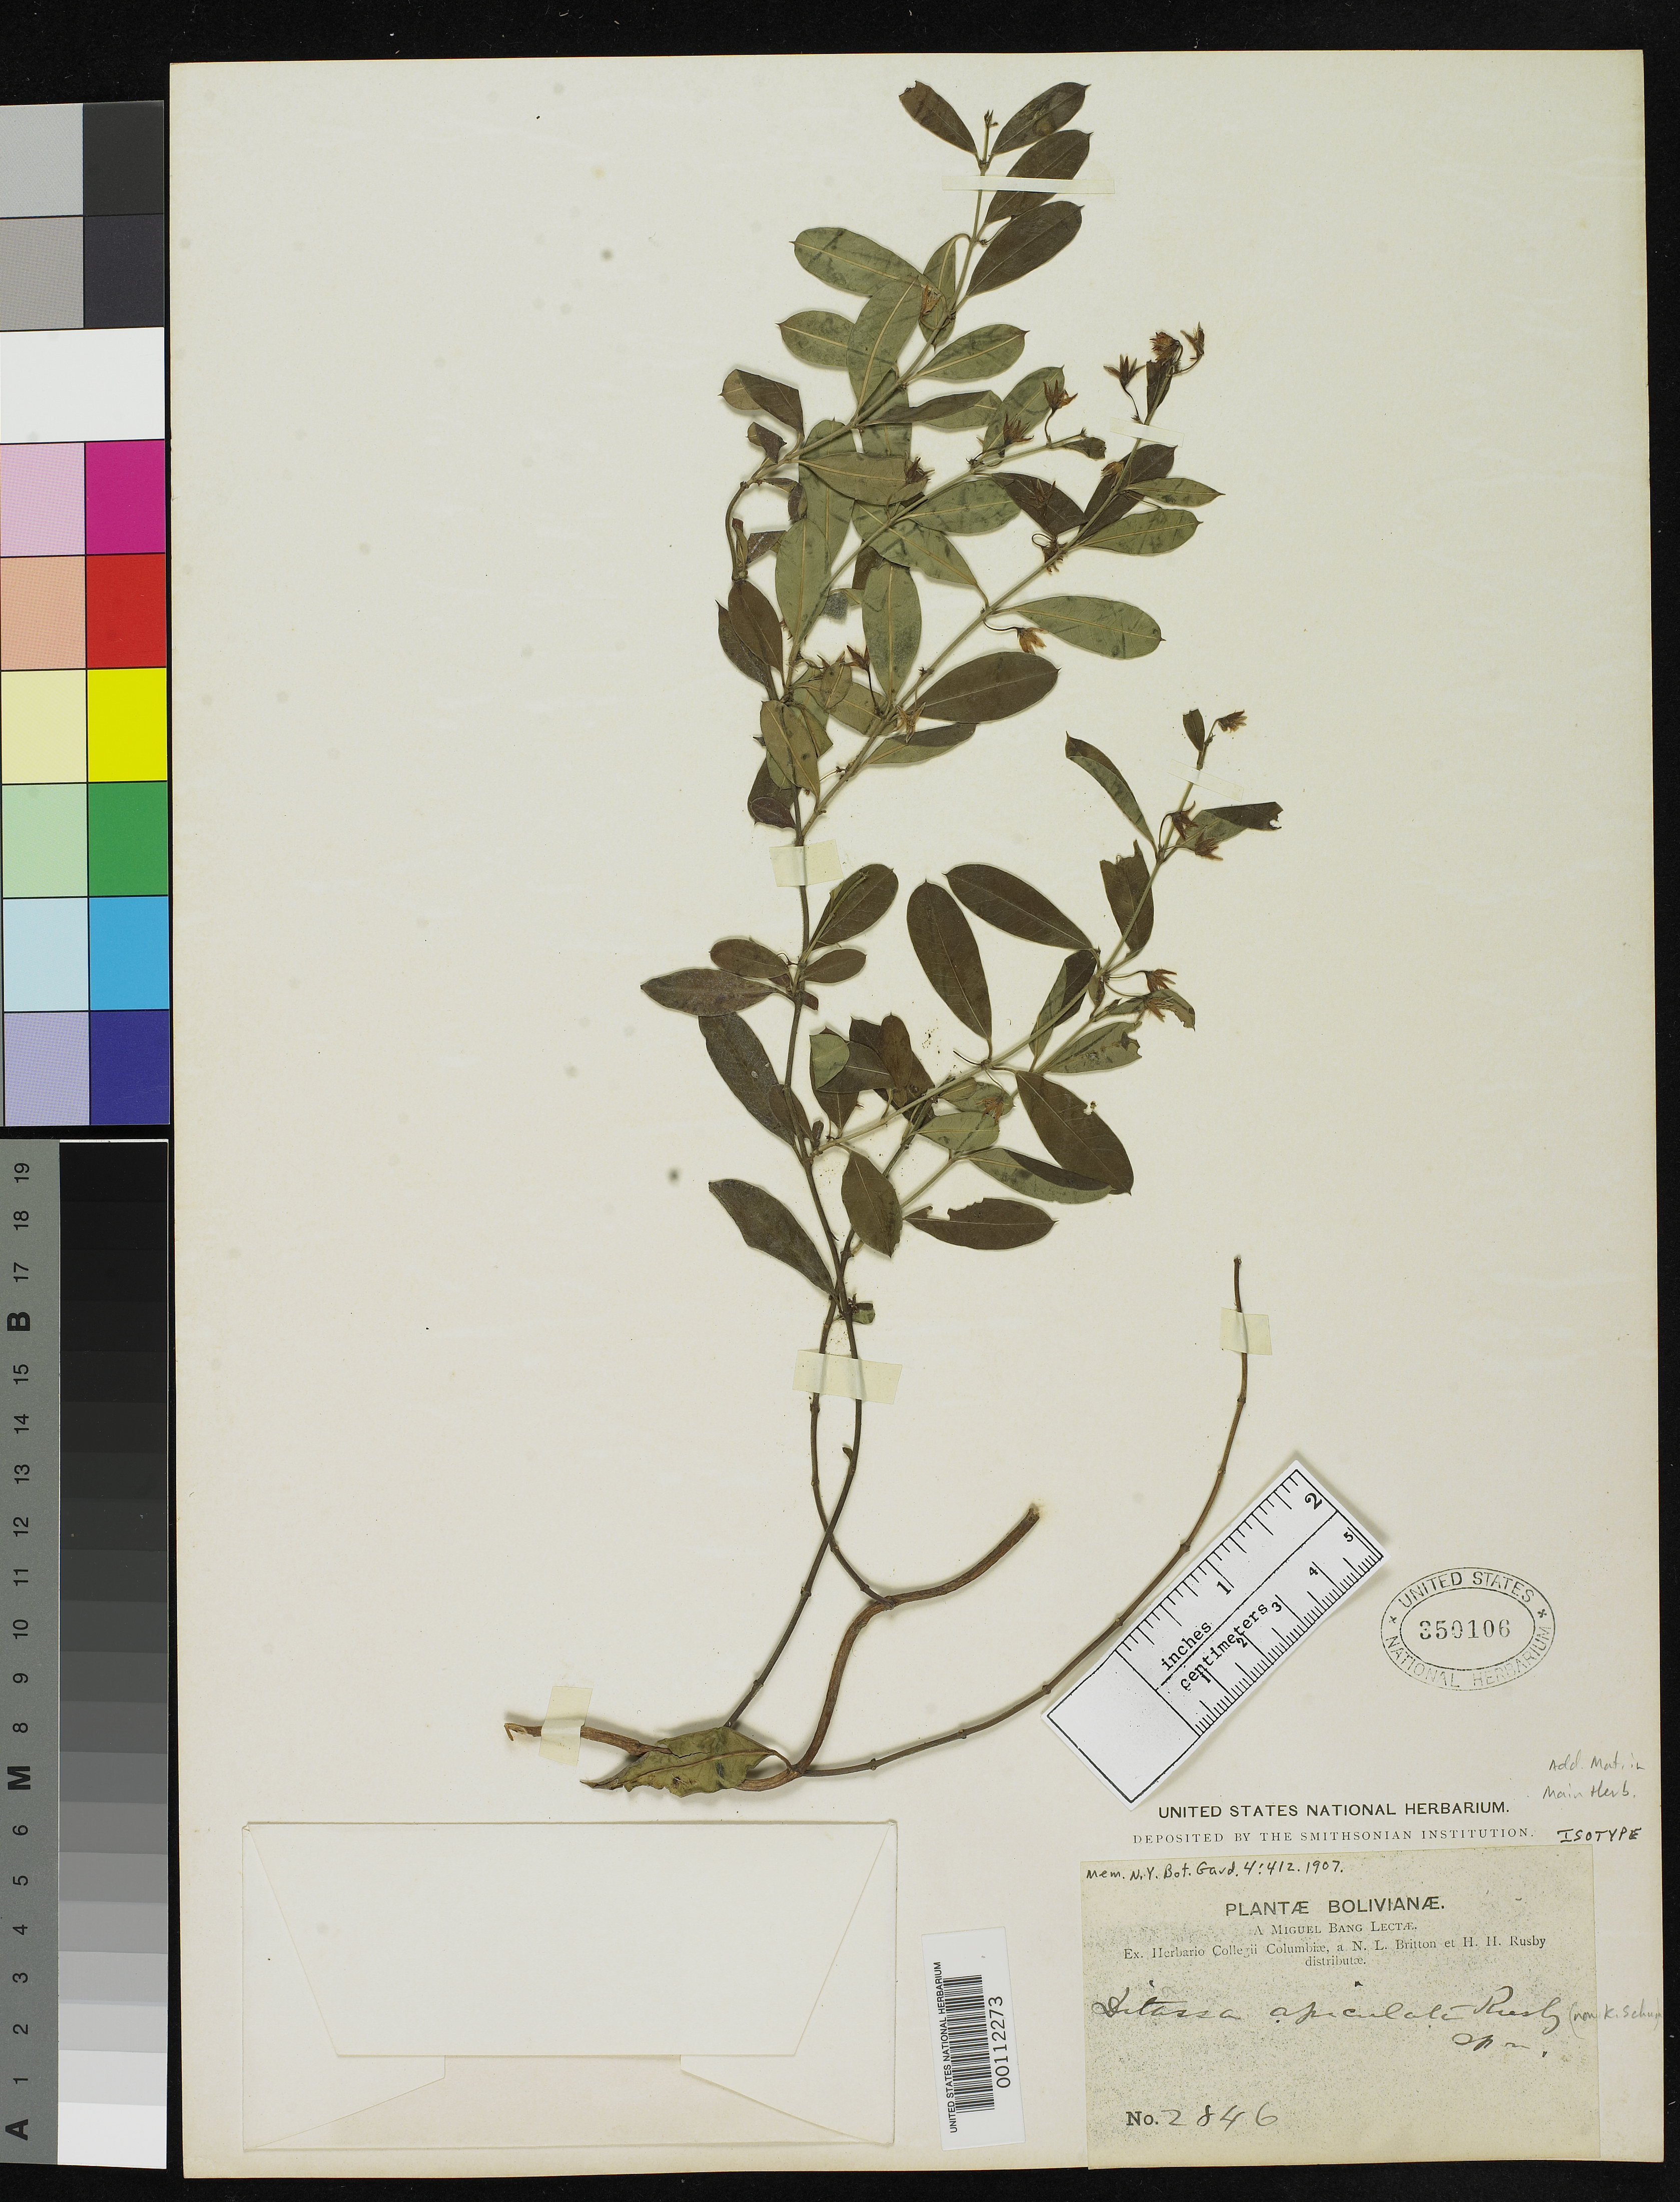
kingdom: Plantae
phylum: Tracheophyta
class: Magnoliopsida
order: Gentianales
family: Apocynaceae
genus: Ditassa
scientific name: Ditassa apiculata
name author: Rusby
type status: Isotype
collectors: M. Bang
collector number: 2846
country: Bolivia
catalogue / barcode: US 350106